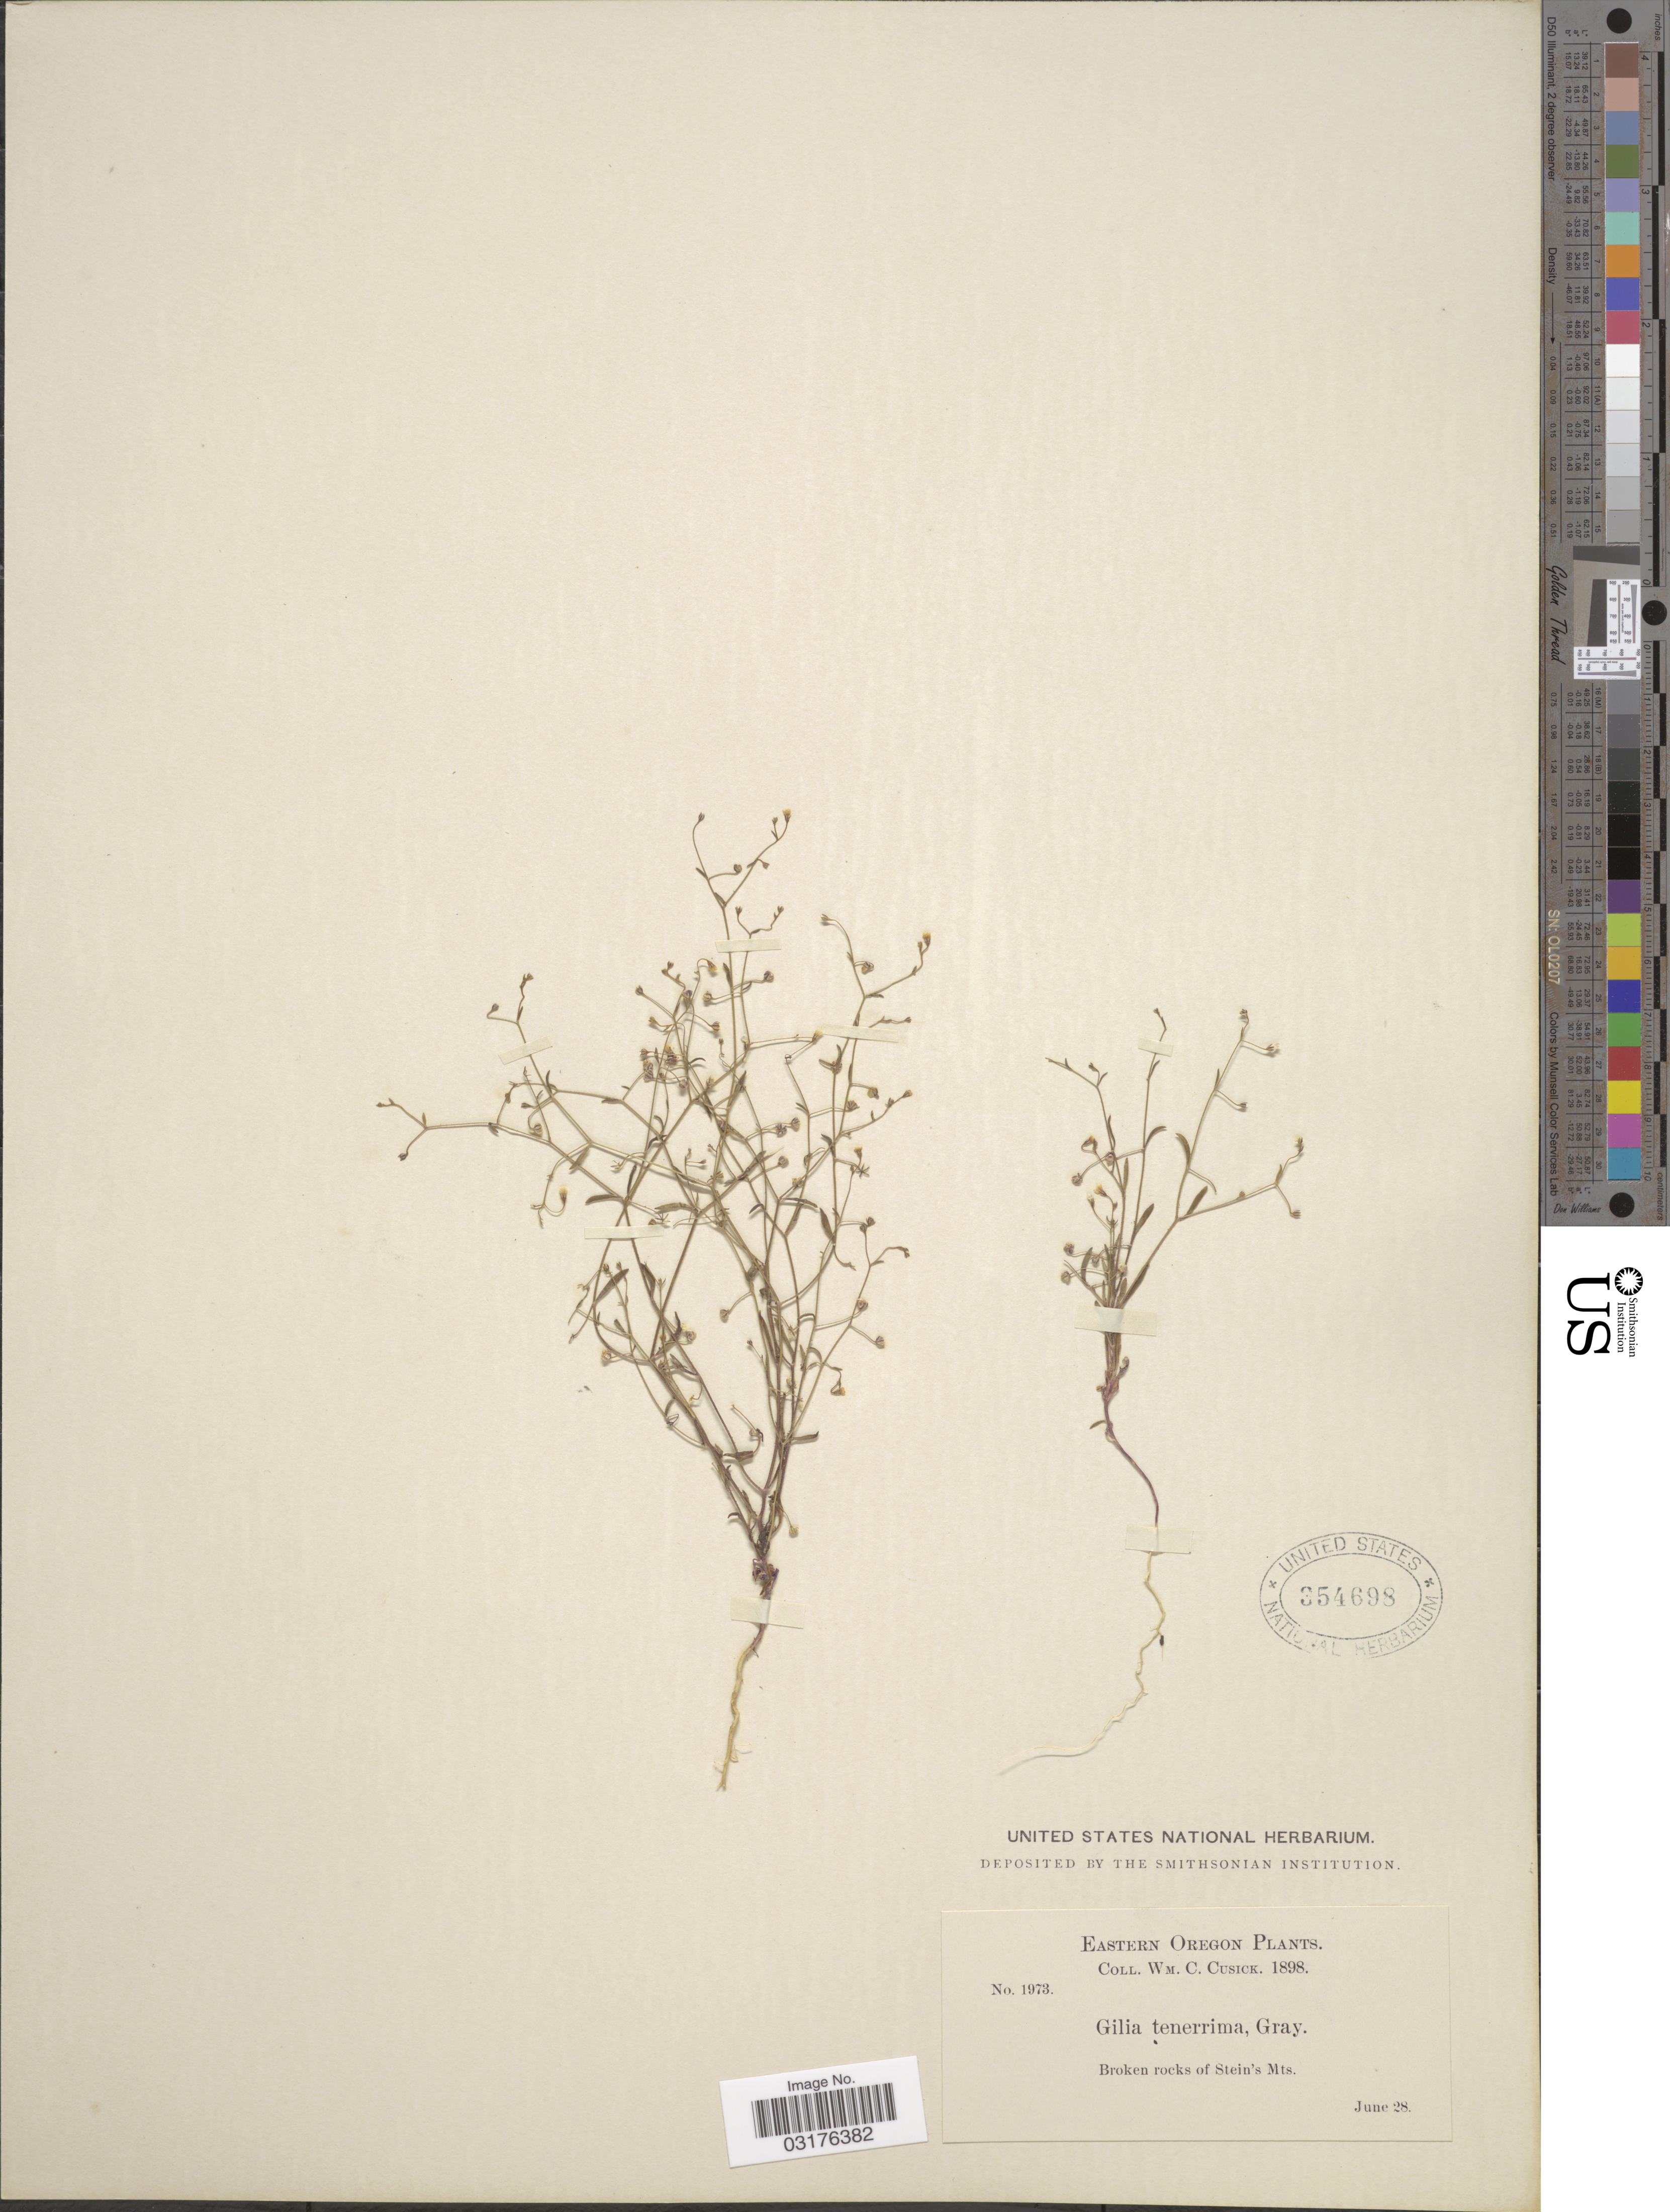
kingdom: Plantae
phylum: Tracheophyta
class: Magnoliopsida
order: Ericales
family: Polemoniaceae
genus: Lathrocasis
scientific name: Lathrocasis tenerrima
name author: (A. Gray) L.A. Johnson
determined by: Strong, Mark T., (BOT), Smithsonian Institution - National Museum of Natural History (UNITED STATES)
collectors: W. C. Cusick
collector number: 1973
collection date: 1898-06-28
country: United States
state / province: Oregon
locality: Eastern Oregon, Broken rocks of Stein's Mts.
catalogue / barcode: US 354698